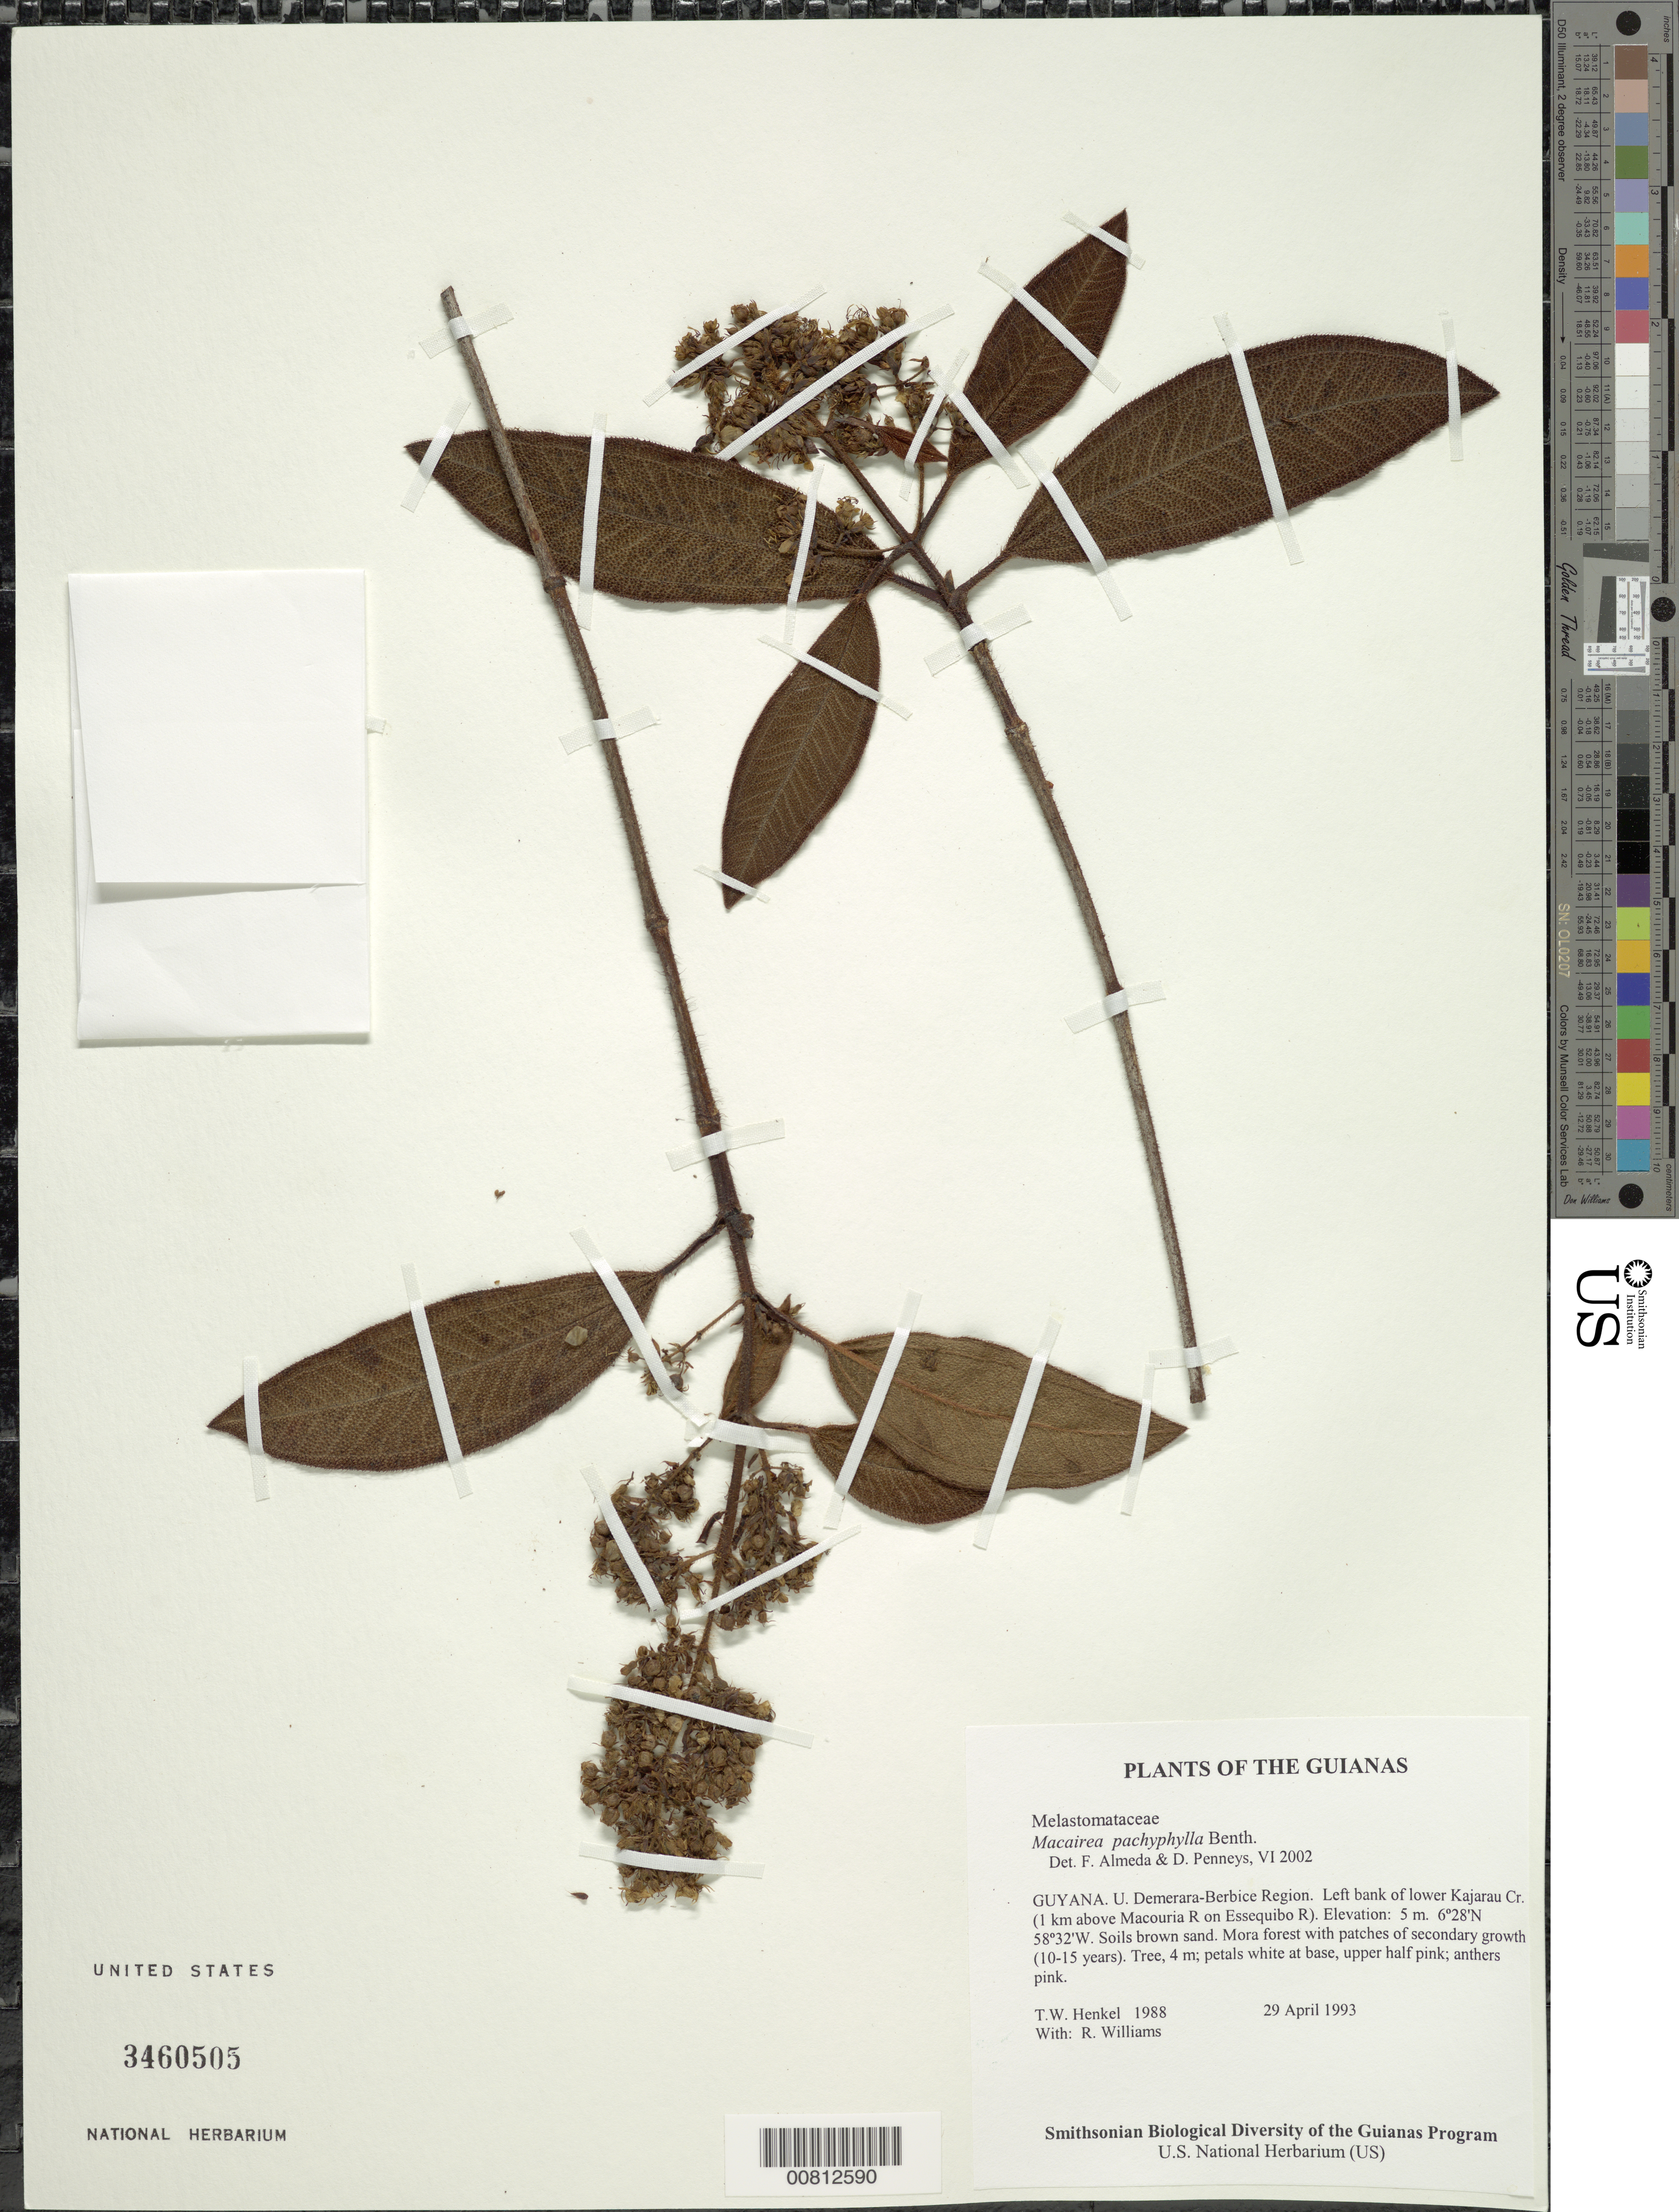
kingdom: Plantae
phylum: Tracheophyta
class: Magnoliopsida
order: Myrtales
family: Melastomataceae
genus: Macairea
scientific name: Macairea pachyphylla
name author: Benth.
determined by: Almeda, F.; Penneys, D. S.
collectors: T. Henkel & R. Williams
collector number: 1988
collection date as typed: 29 April 1993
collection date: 1993-04-29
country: Guyana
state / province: U. Demerara-Berbice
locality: Left bank of lower Kajarau Cr. (1 km above Macouria R on Essequibo R)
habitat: Soils brown sand. Mora forest with patches of secondary growth (10-15 years)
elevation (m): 5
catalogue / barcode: US 3460505